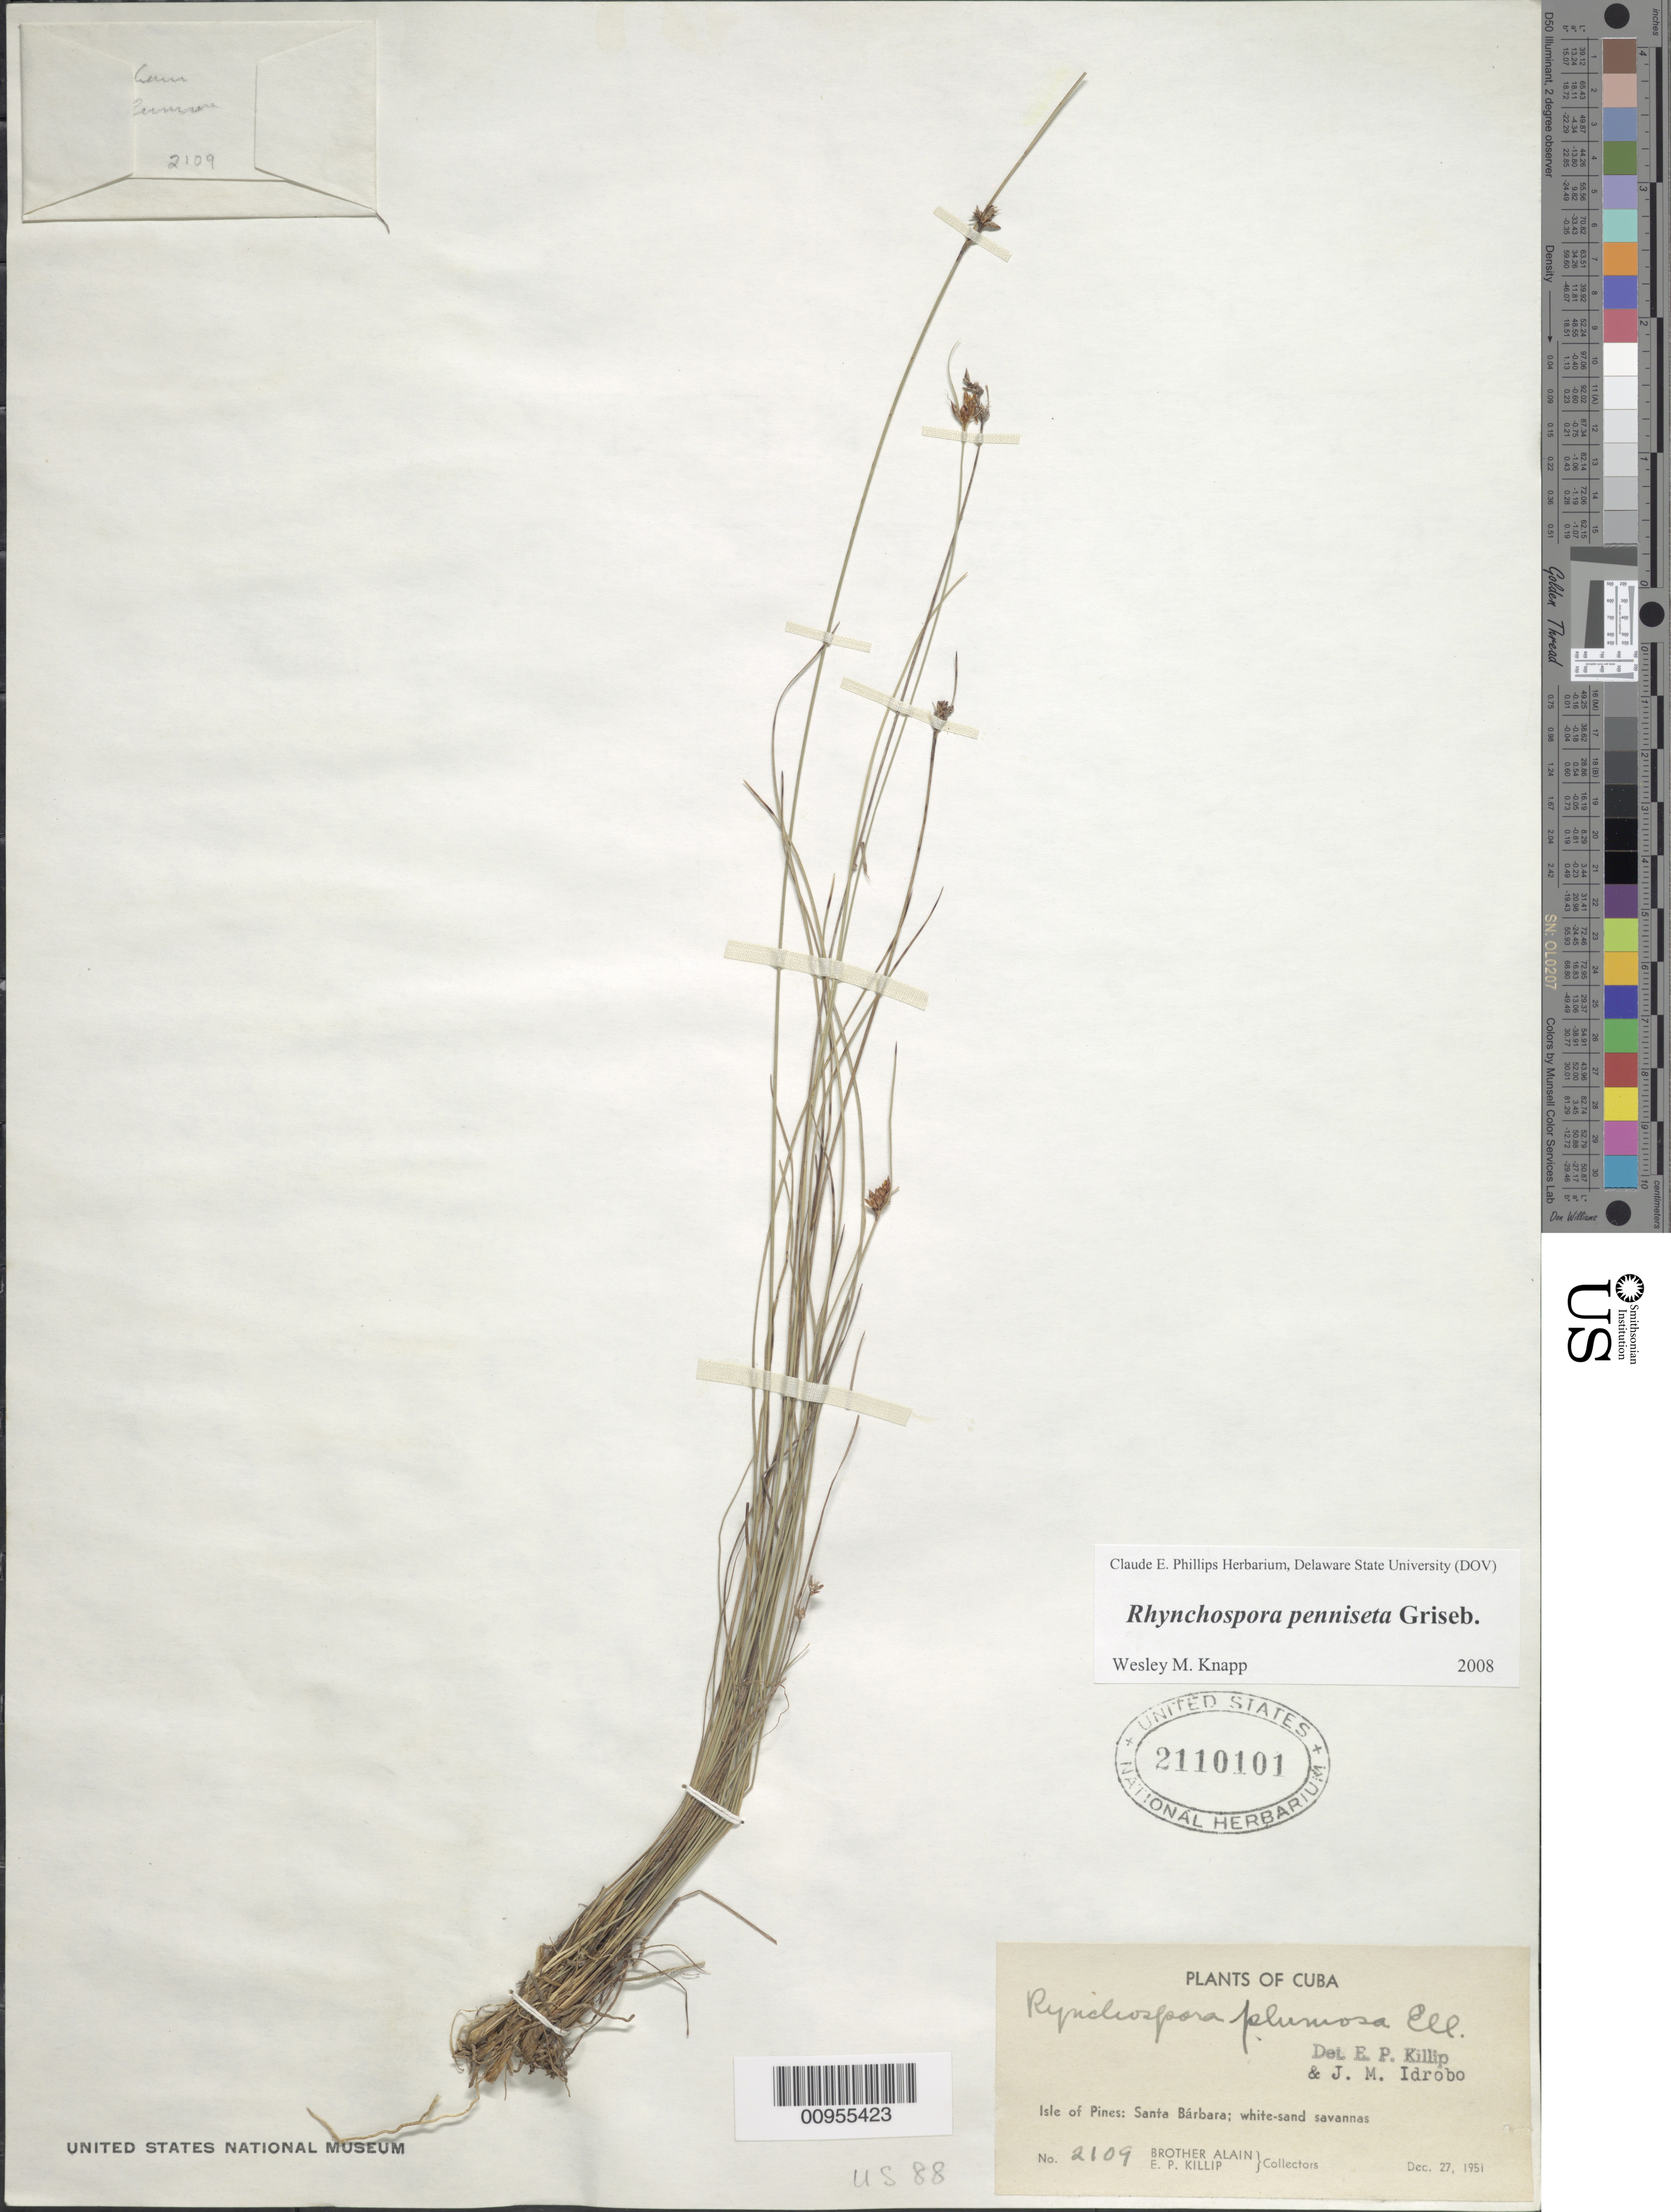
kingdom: Plantae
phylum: Tracheophyta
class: Liliopsida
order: Poales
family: Cyperaceae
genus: Rhynchospora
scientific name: Rhynchospora penniseta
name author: Griseb.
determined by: Knapp, W. M.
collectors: A. H. Liogier & E. P. Killip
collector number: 2109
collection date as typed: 27 Dec 1951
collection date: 1951-12-27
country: Cuba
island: Isla de la Juventud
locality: Santa Bárbara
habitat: White sand sabanas.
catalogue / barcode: US 2110101